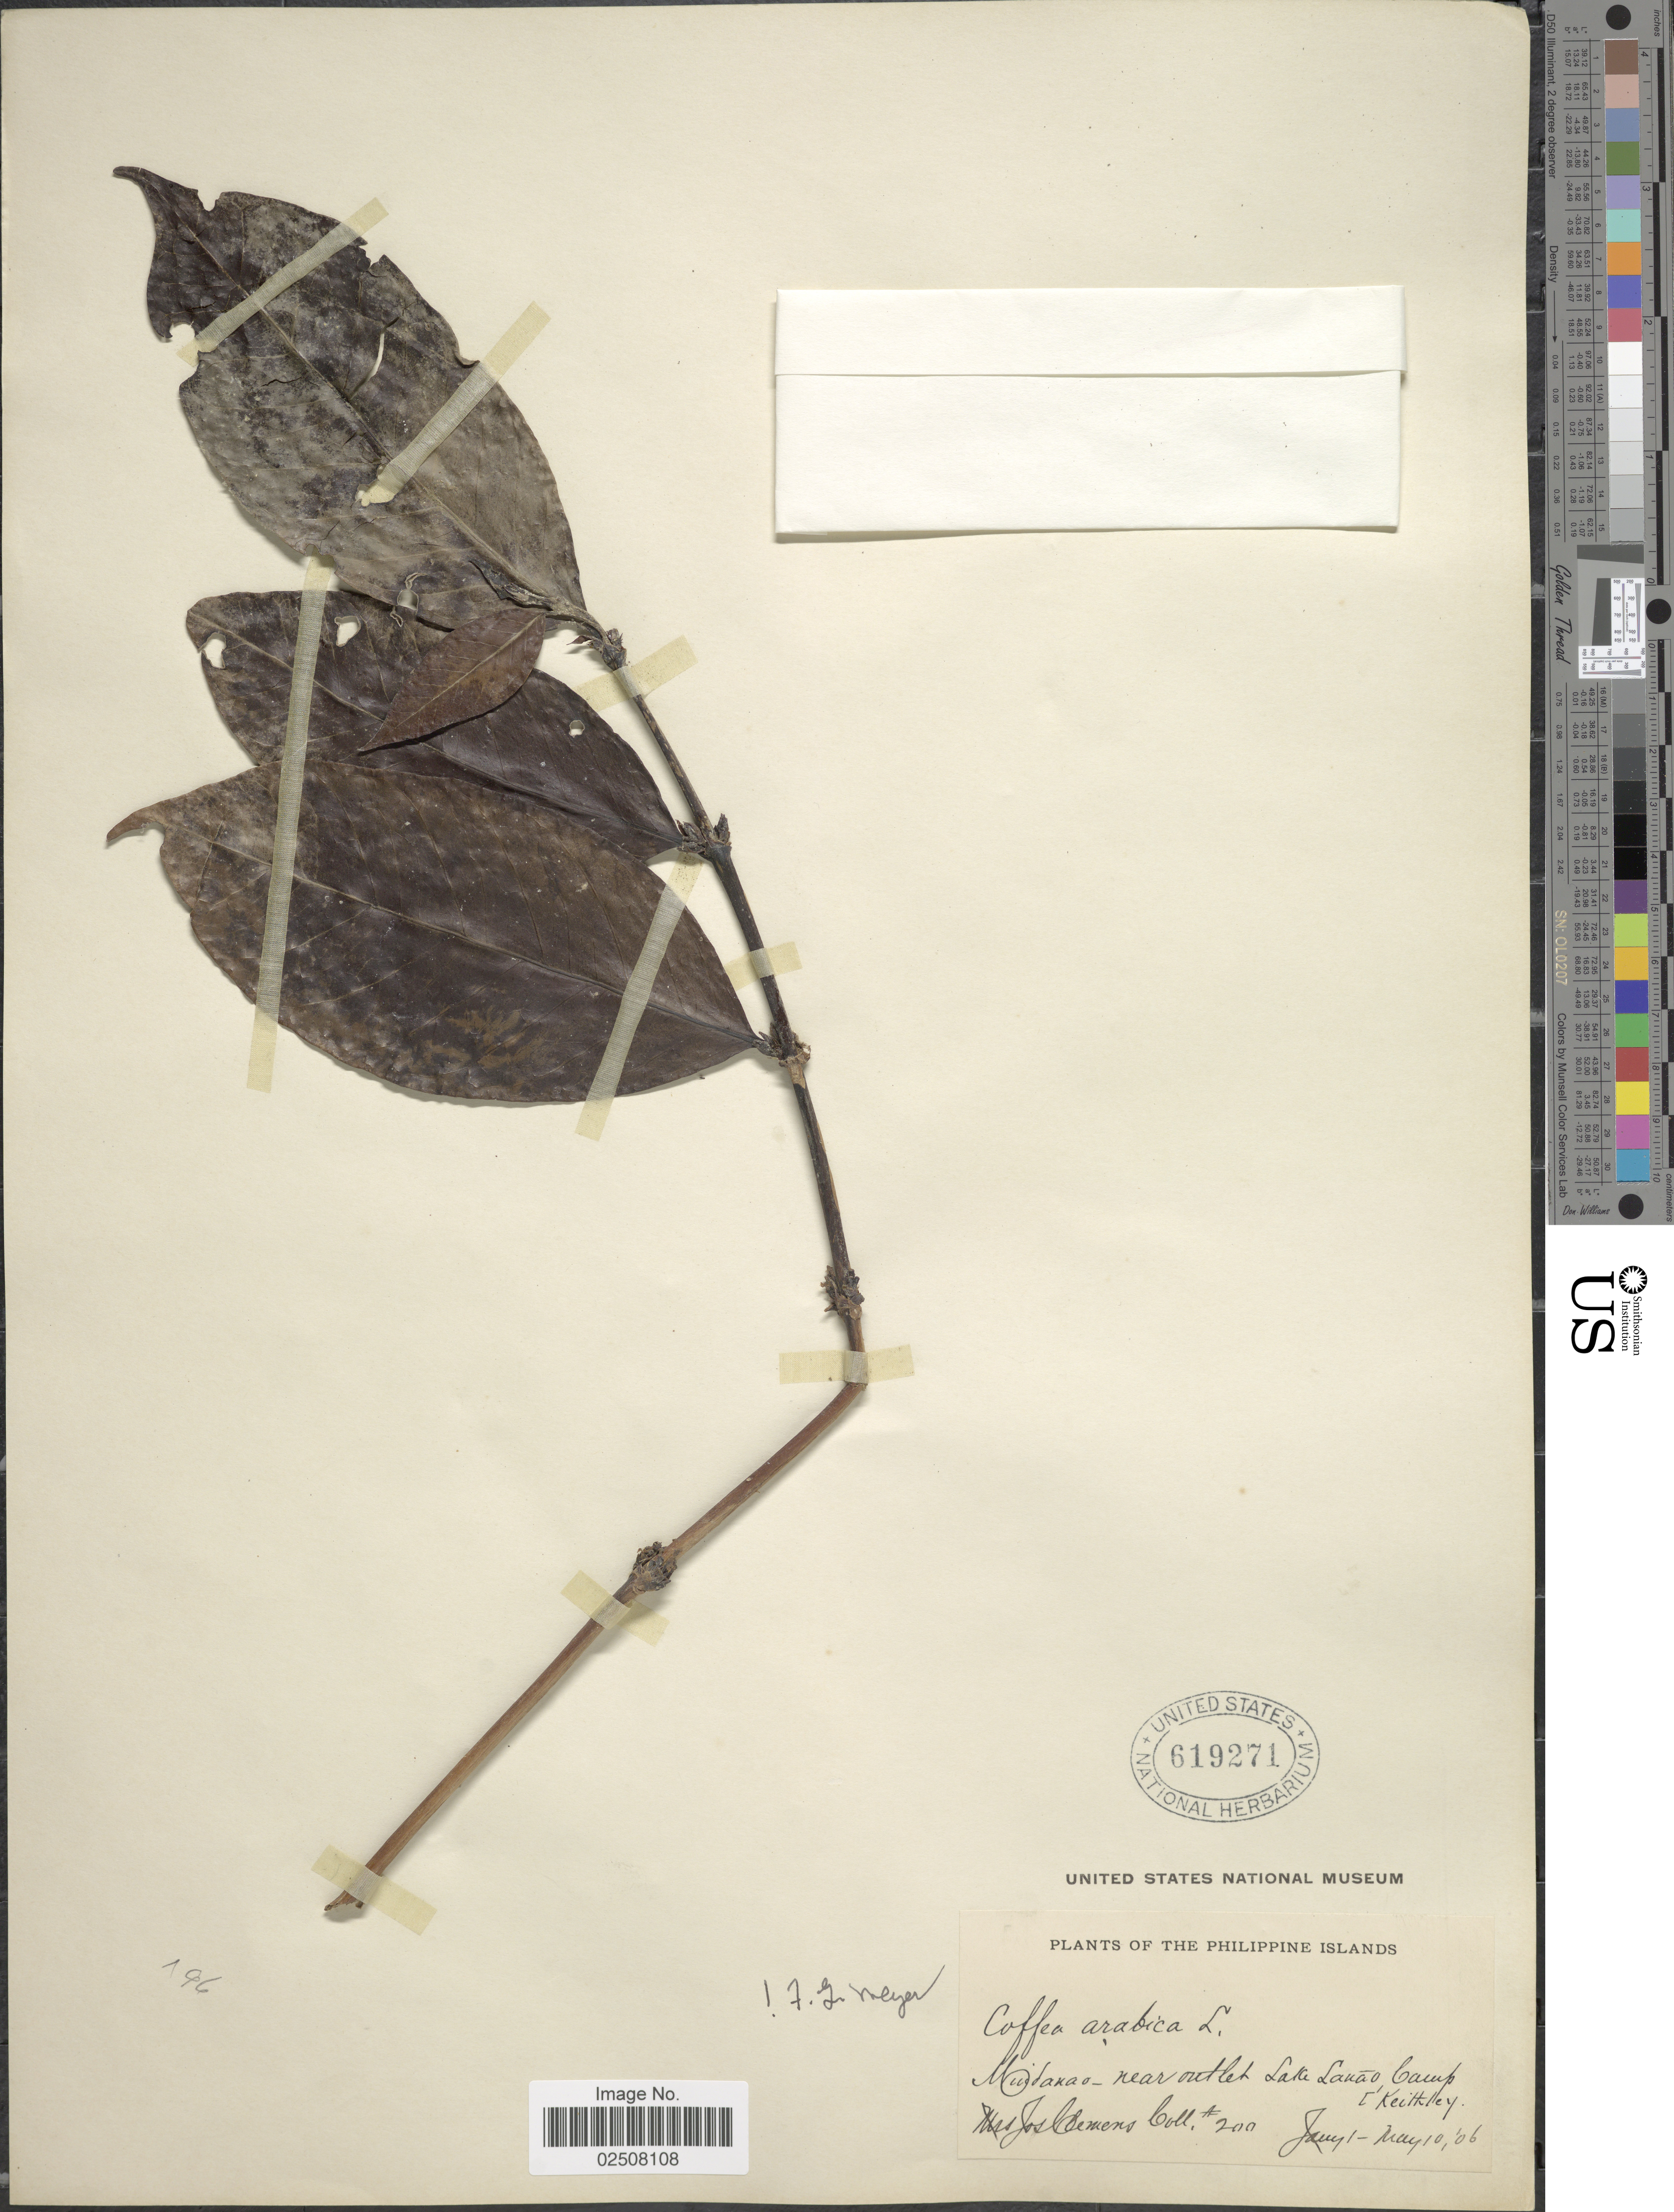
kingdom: Plantae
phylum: Tracheophyta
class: Magnoliopsida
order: Gentianales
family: Rubiaceae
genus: Coffea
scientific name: Coffea arabica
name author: L.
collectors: J. Clemens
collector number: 200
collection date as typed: Transcribed d/m/y: 1/1/6 to 10/5/6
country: Philippines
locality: The Philippine Islands, Mindanao - near outlet Lake Lanao Camp Keithley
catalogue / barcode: US 619271